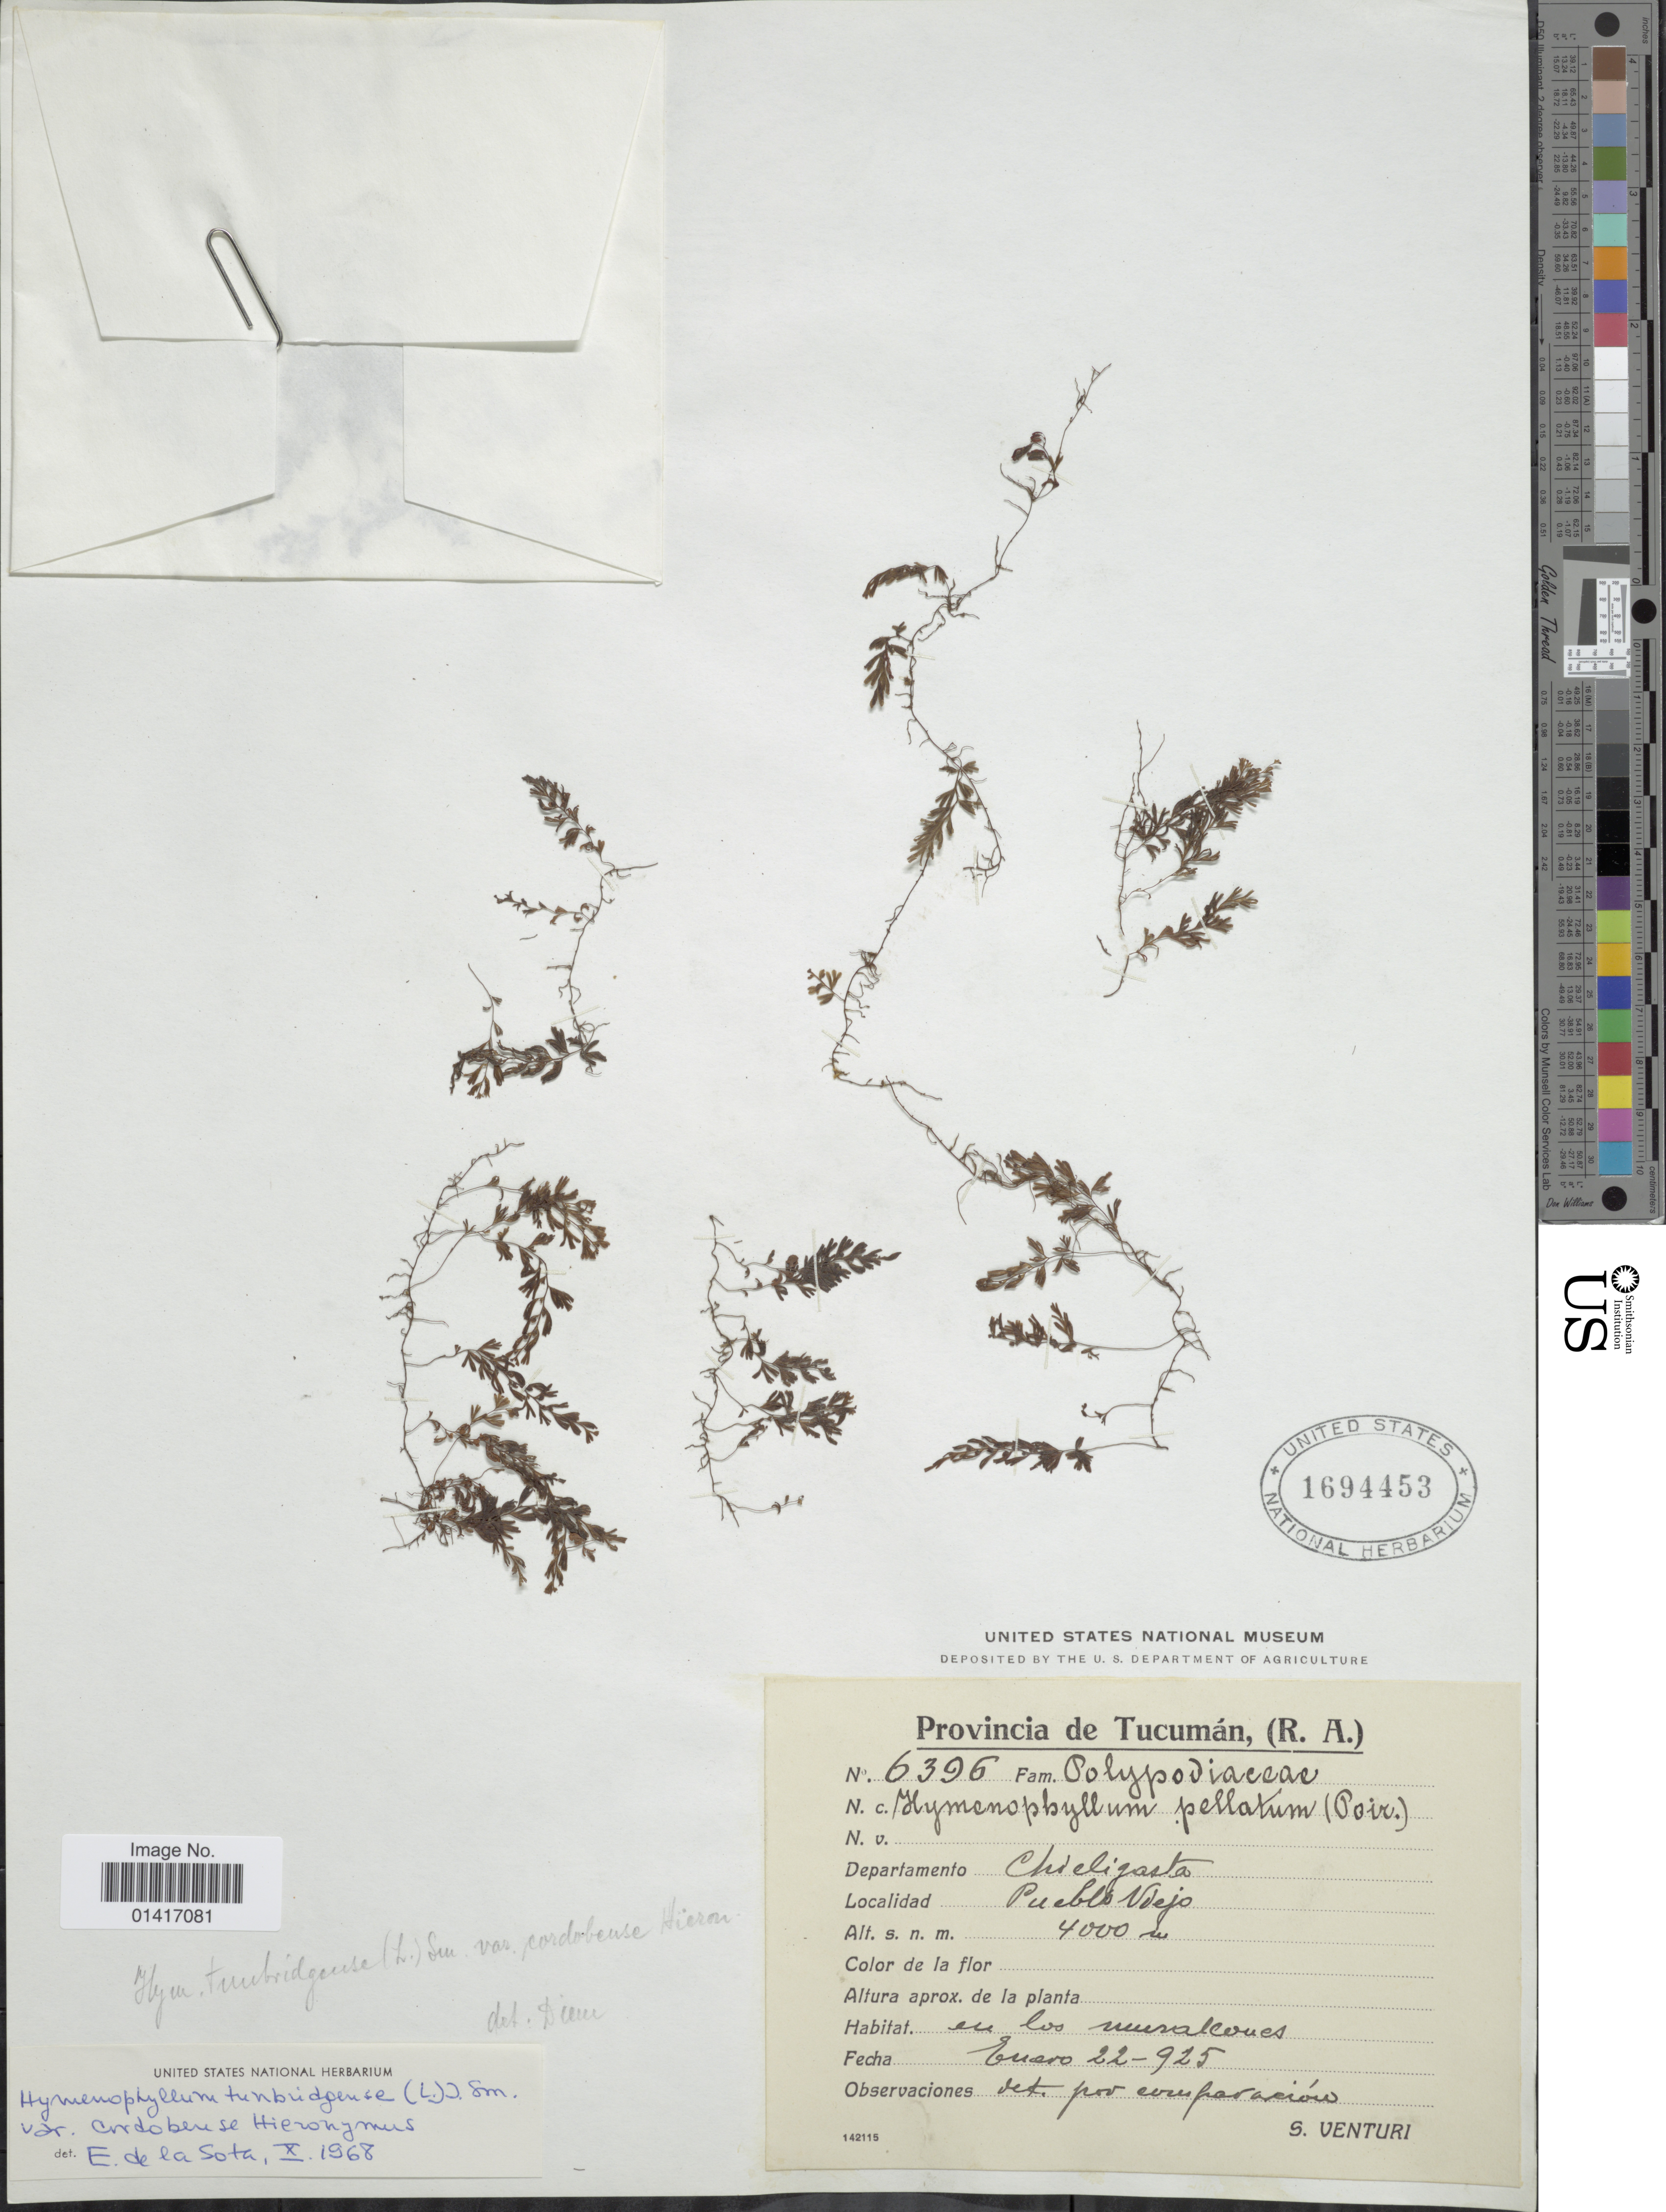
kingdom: Plantae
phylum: Tracheophyta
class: Polypodiopsida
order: Hymenophyllales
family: Hymenophyllaceae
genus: Hymenophyllum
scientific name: Hymenophyllum tunbrigense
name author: (L.) Small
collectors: S. Venturi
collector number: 6396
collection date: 1925-01-22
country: Argentina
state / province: Tucuman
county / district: Chicligasta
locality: Pueblo Viejo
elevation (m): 4000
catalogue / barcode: US 1694453